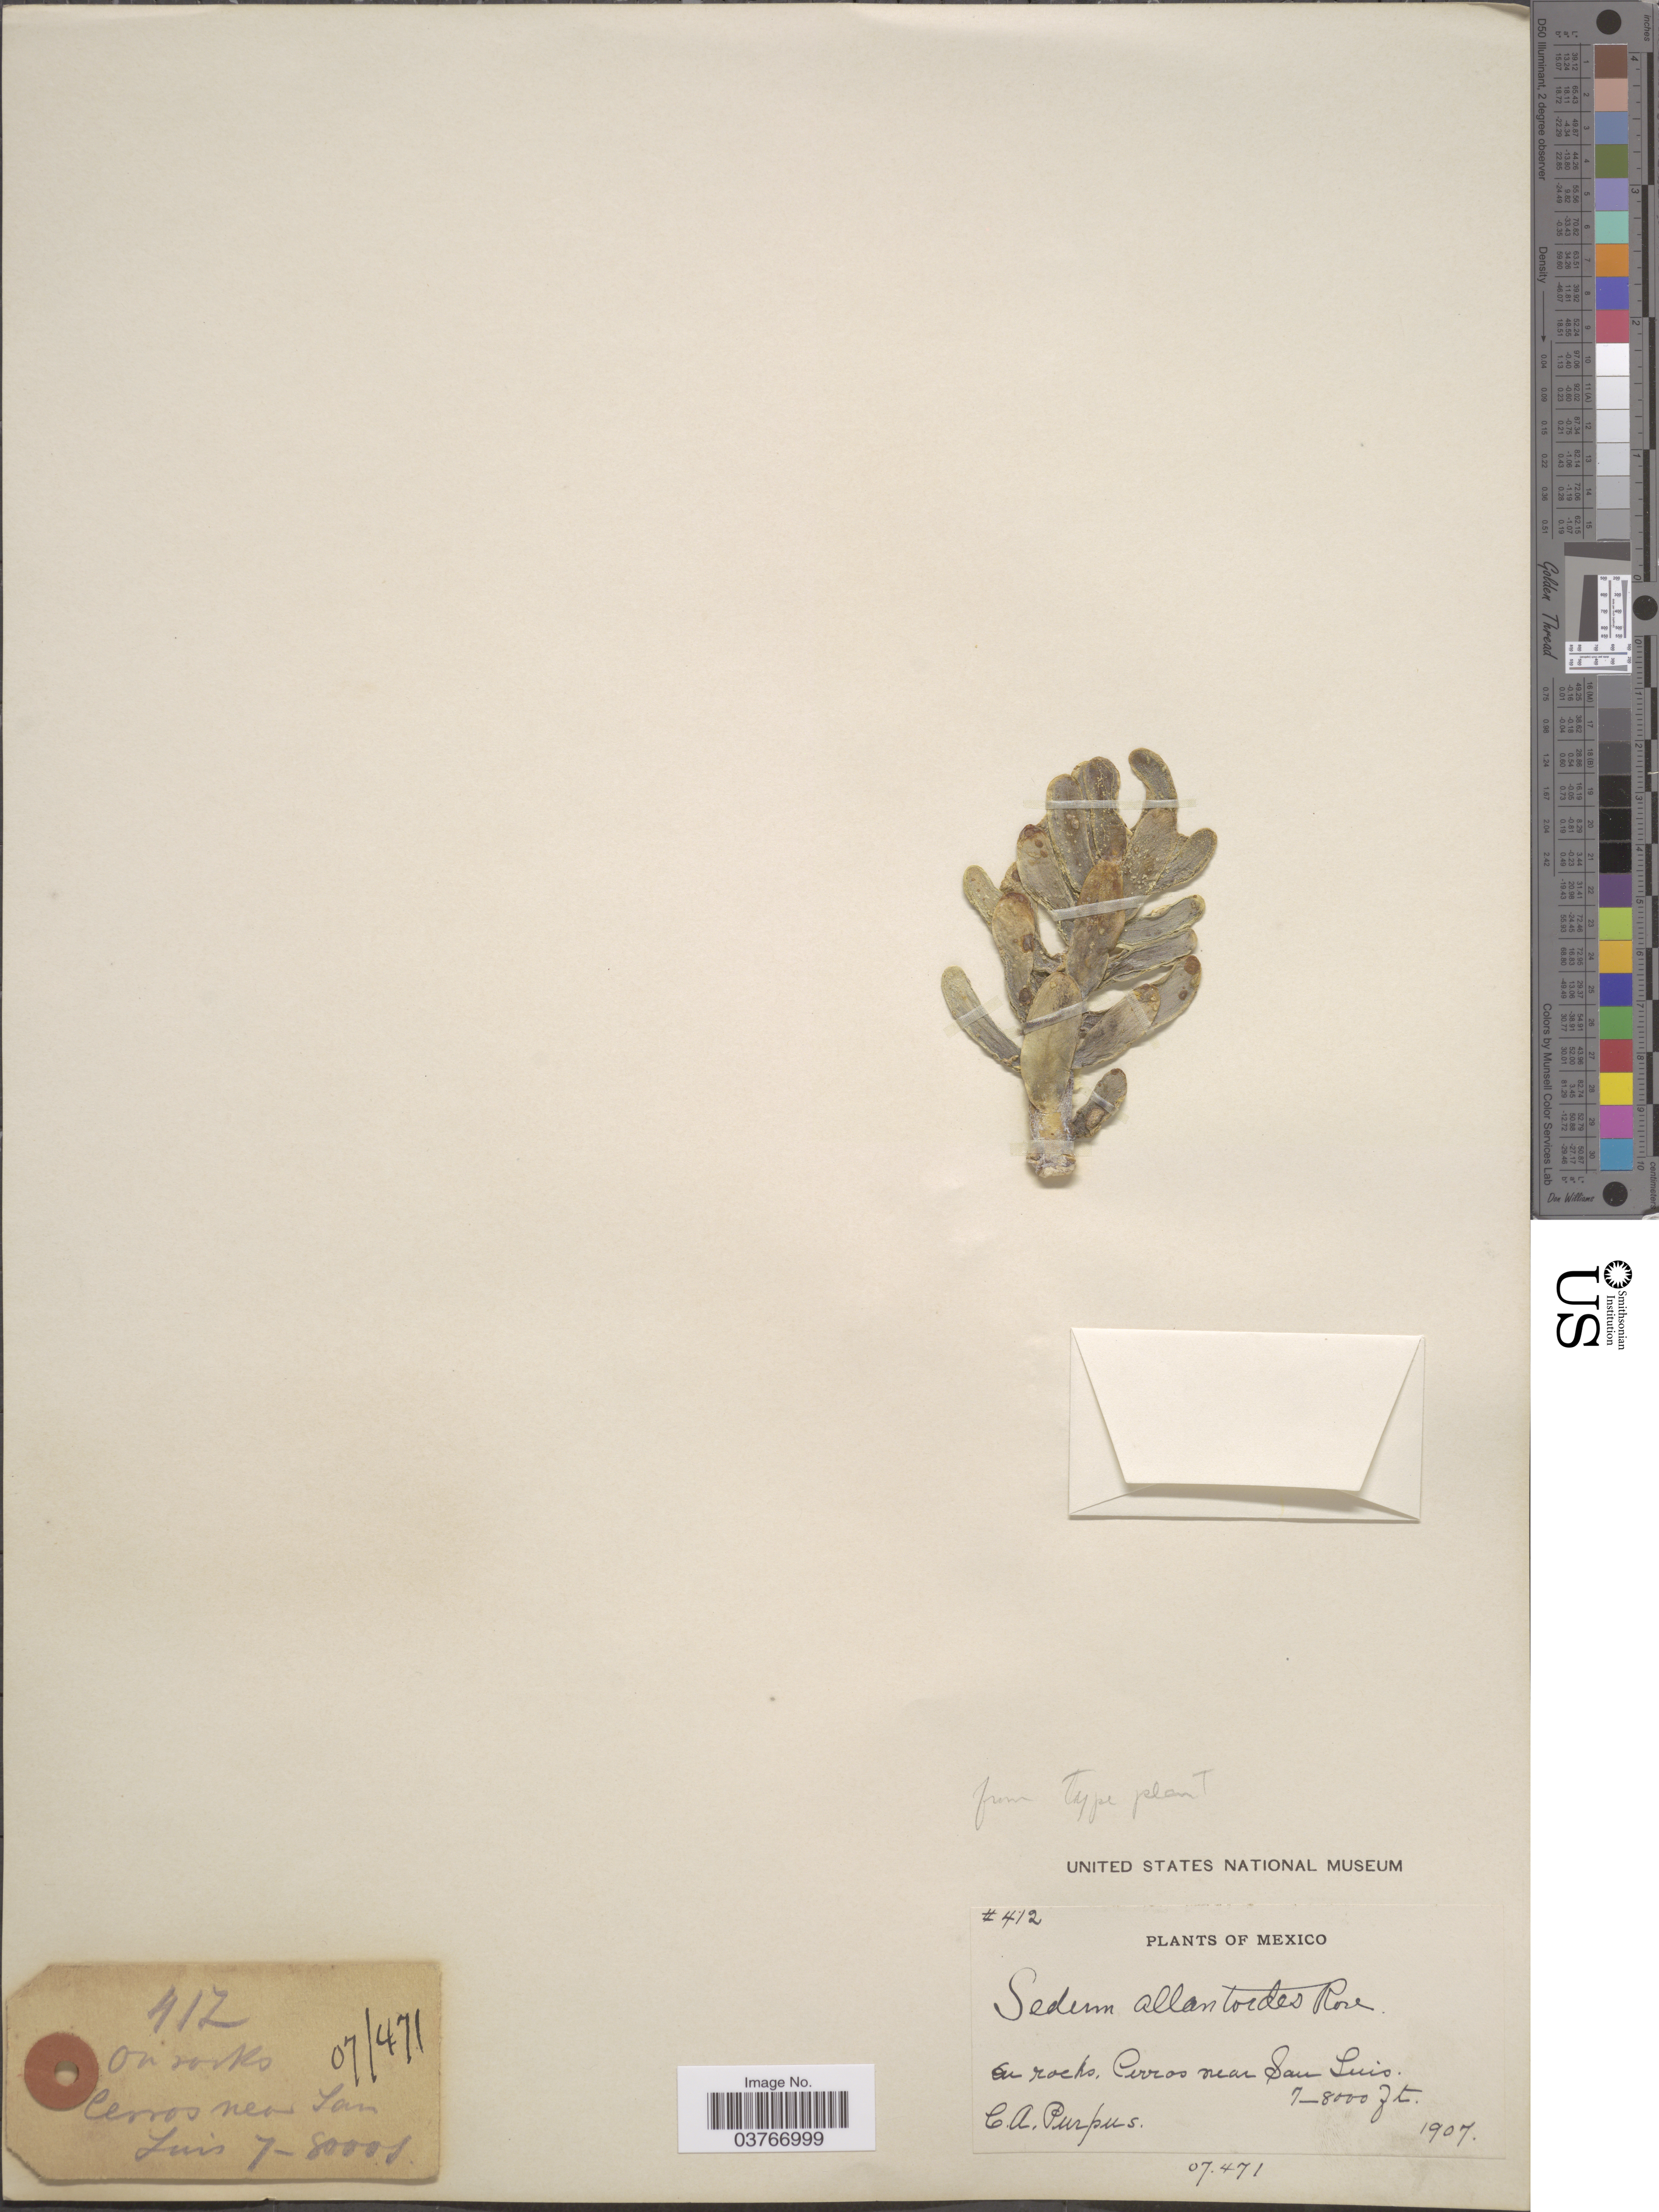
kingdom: Plantae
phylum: Tracheophyta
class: Magnoliopsida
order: Saxifragales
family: Crassulaceae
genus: Sedum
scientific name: Sedum allantoides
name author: Rose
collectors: C. A. Purpus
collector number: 412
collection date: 1907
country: Mexico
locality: On rocks, Cerros near San Luis.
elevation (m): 2134